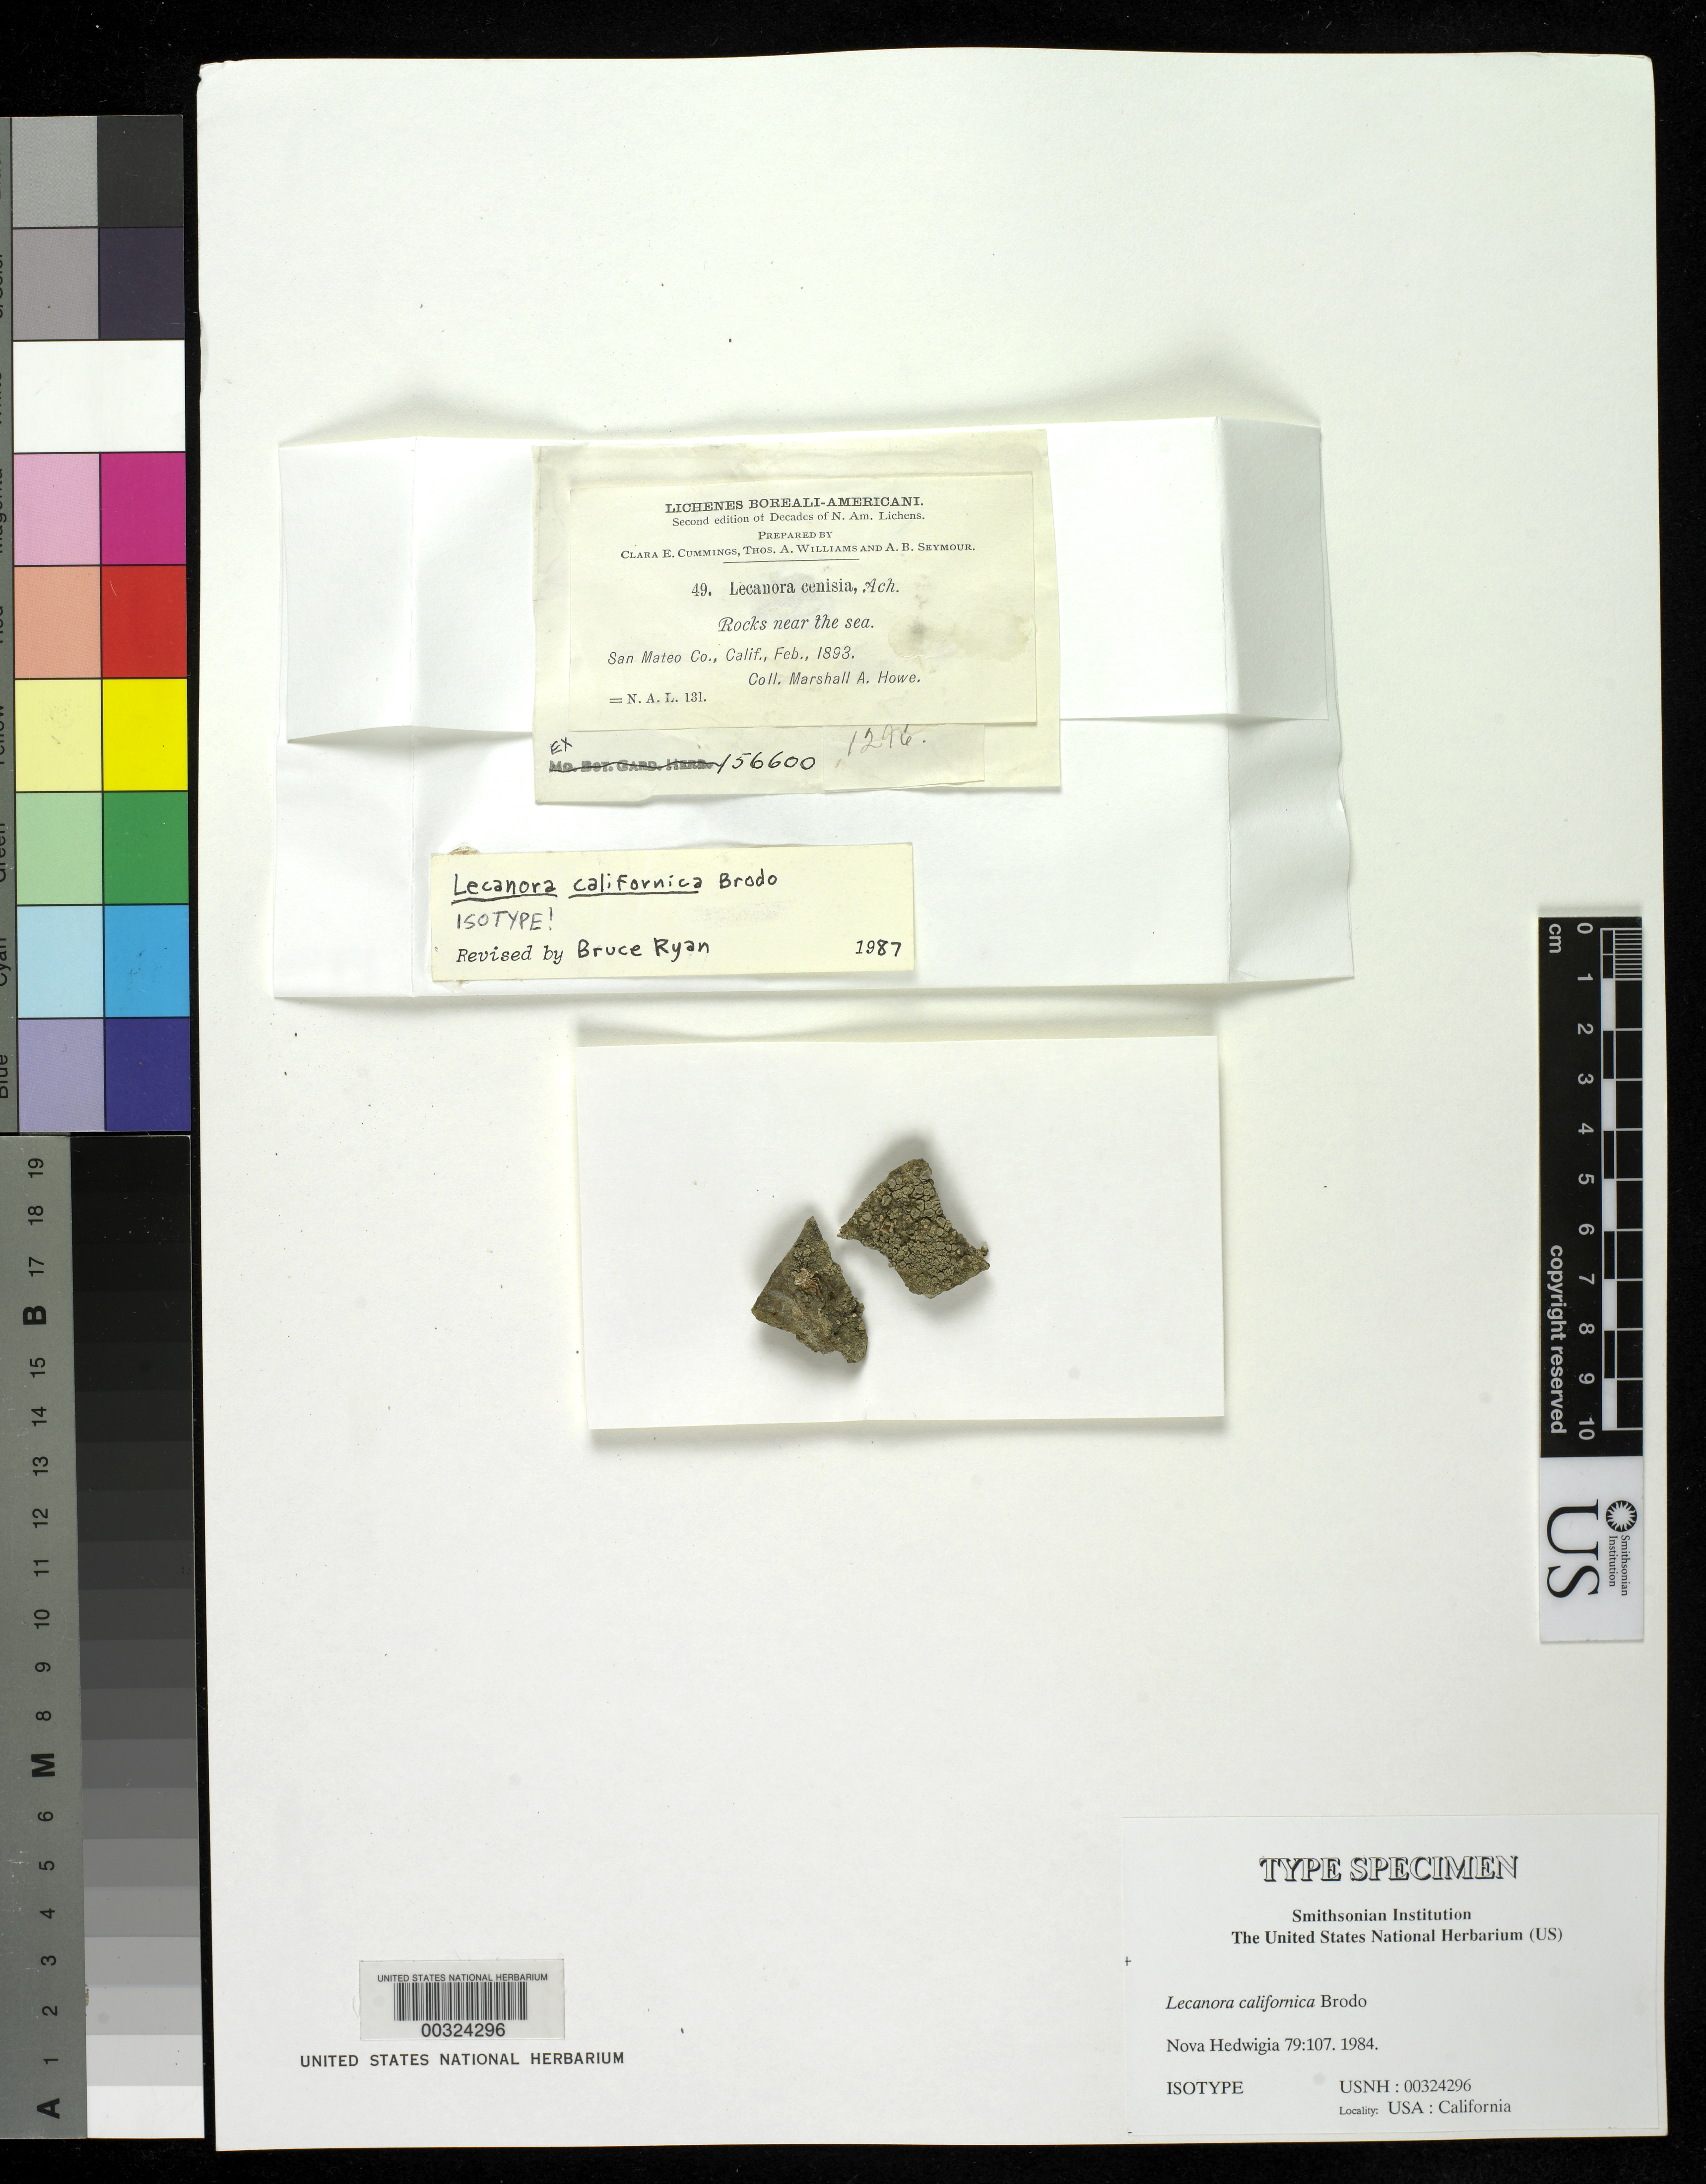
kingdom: Fungi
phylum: Ascomycota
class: Lecanoromycetes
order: Lecanorales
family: Lecanoraceae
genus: Lecanora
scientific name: Lecanora californica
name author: Brodo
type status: Isotype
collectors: M. A. Howe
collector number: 131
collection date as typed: Feb 1893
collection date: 1893-02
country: United States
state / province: California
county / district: San Mateo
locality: Rocks near the sea.